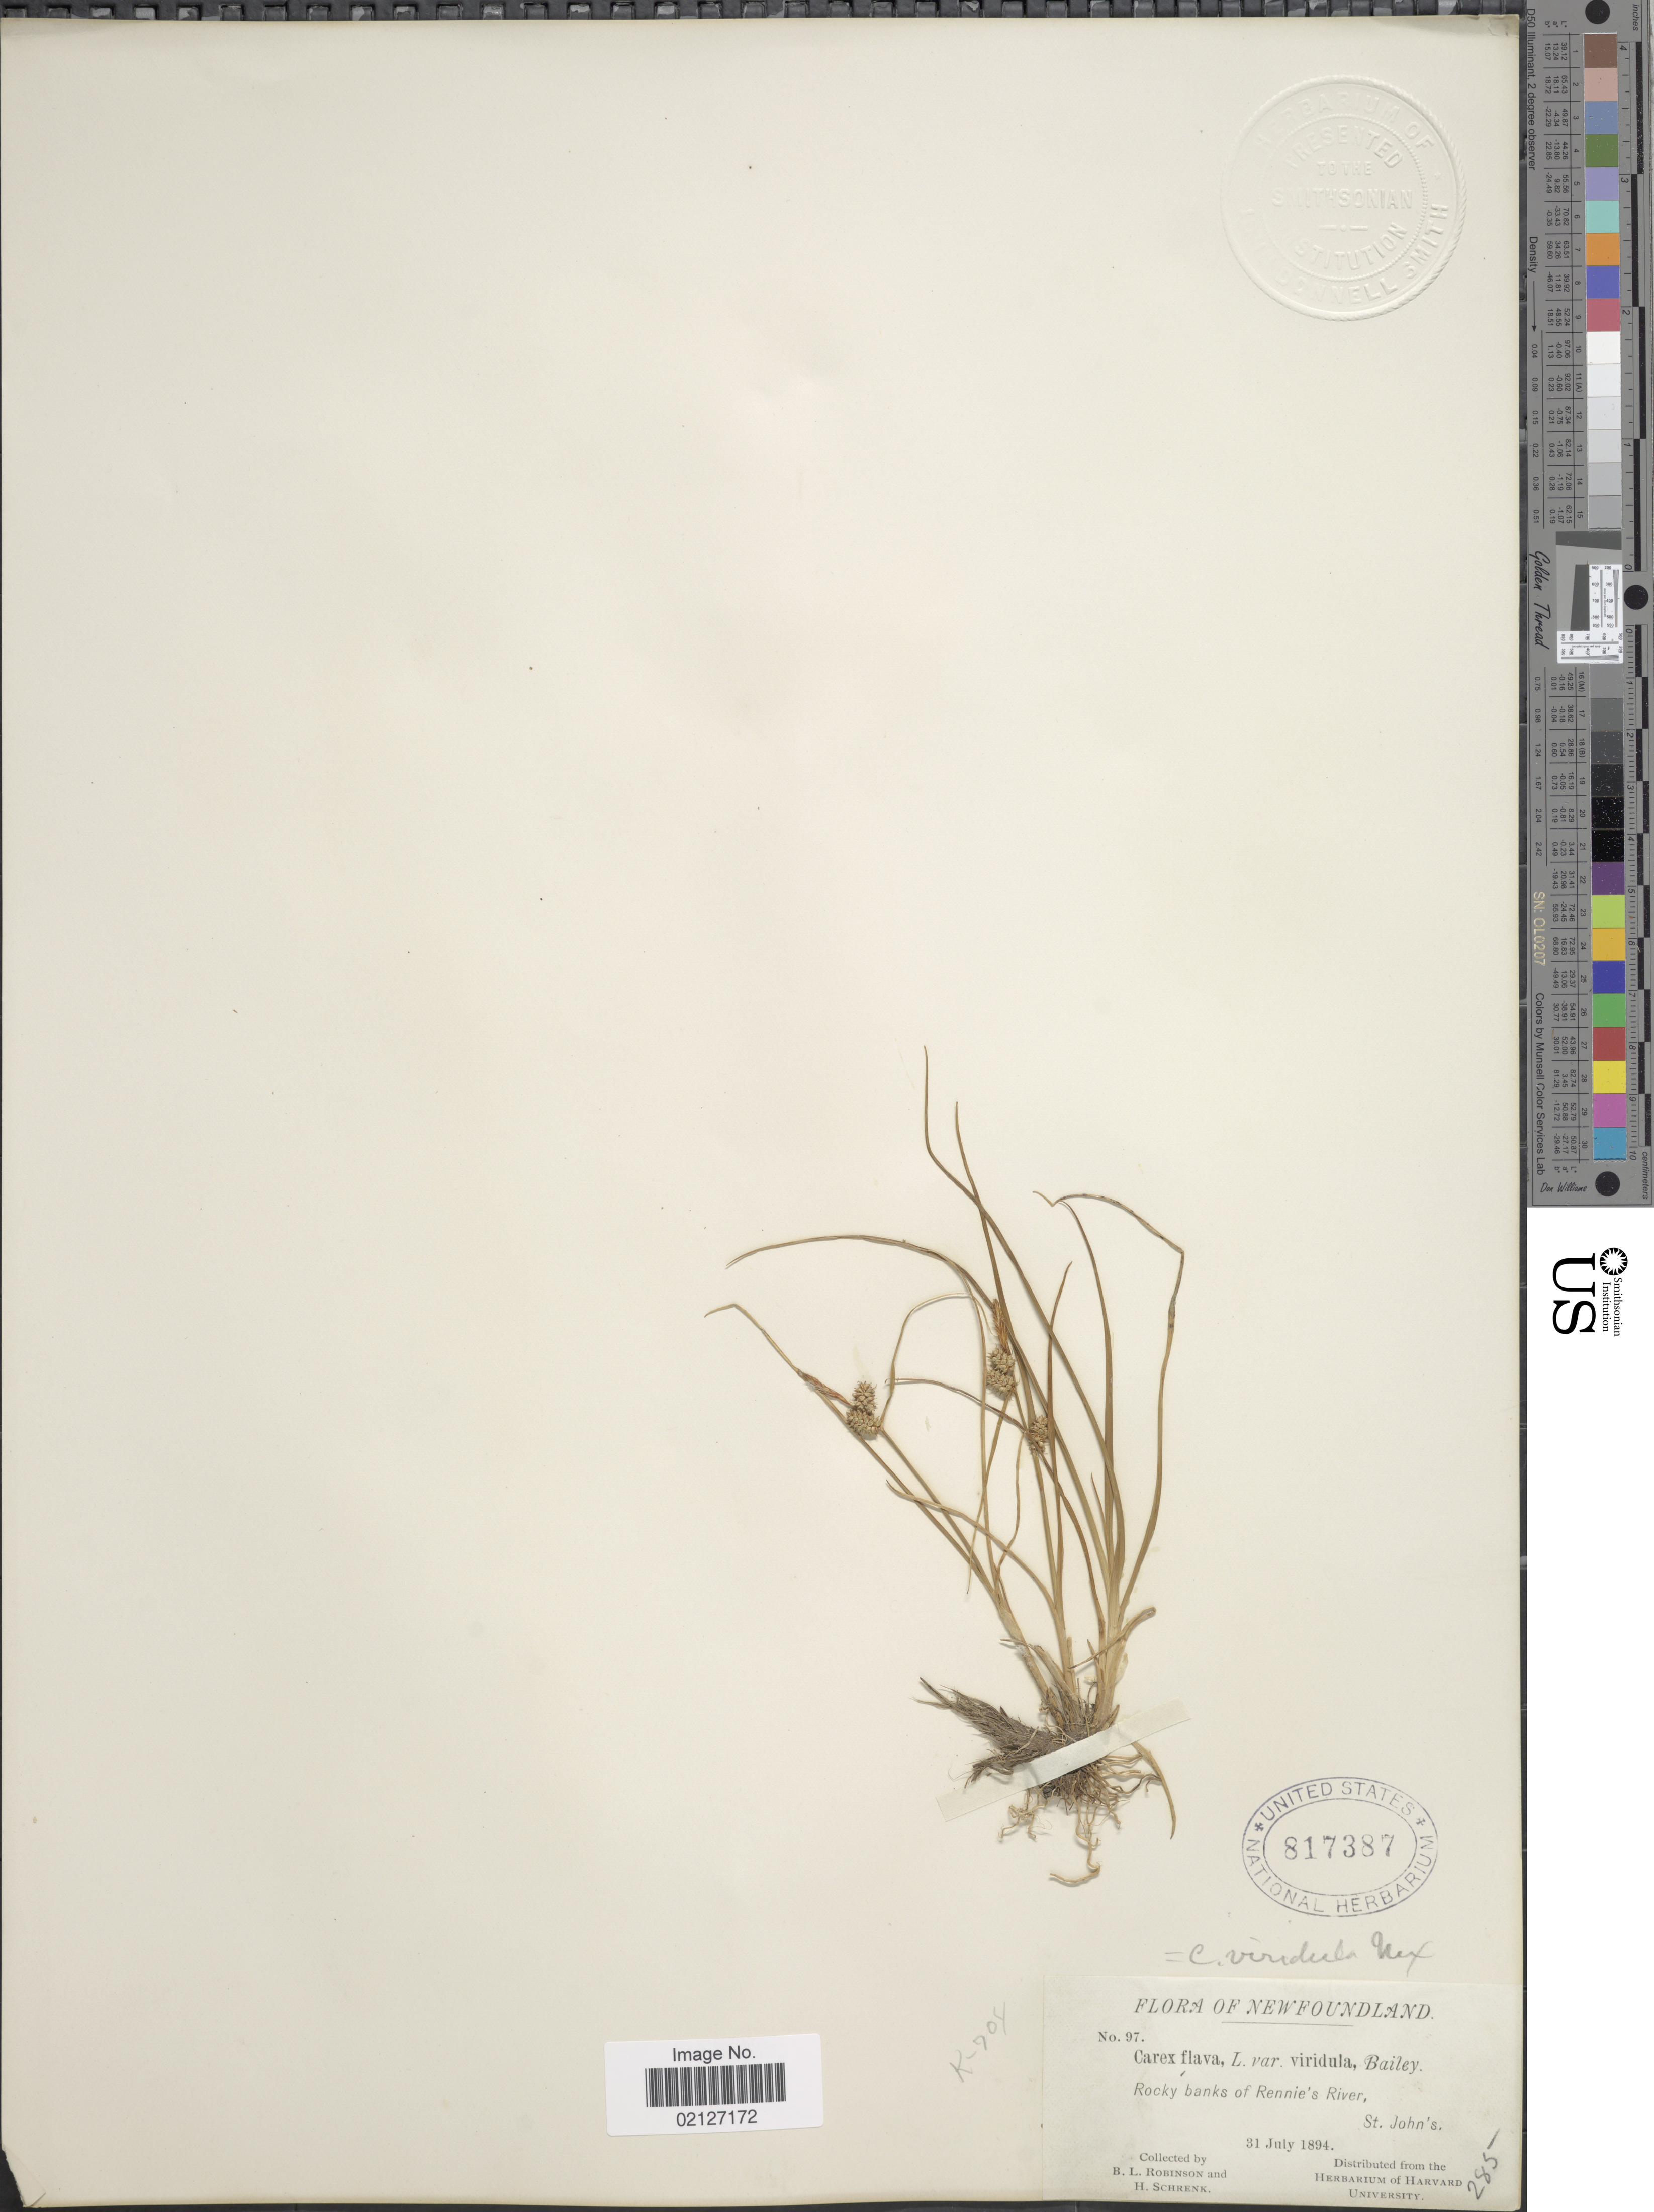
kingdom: Plantae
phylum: Tracheophyta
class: Liliopsida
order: Poales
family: Cyperaceae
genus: Carex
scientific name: Carex oederi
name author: Retz.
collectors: B. L. Robinson & H. Schrenk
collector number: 97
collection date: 1894-07-31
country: Canada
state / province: Newfoundland and Labrador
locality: Rocky banks of Rennie's River, St. Johns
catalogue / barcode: US 817387